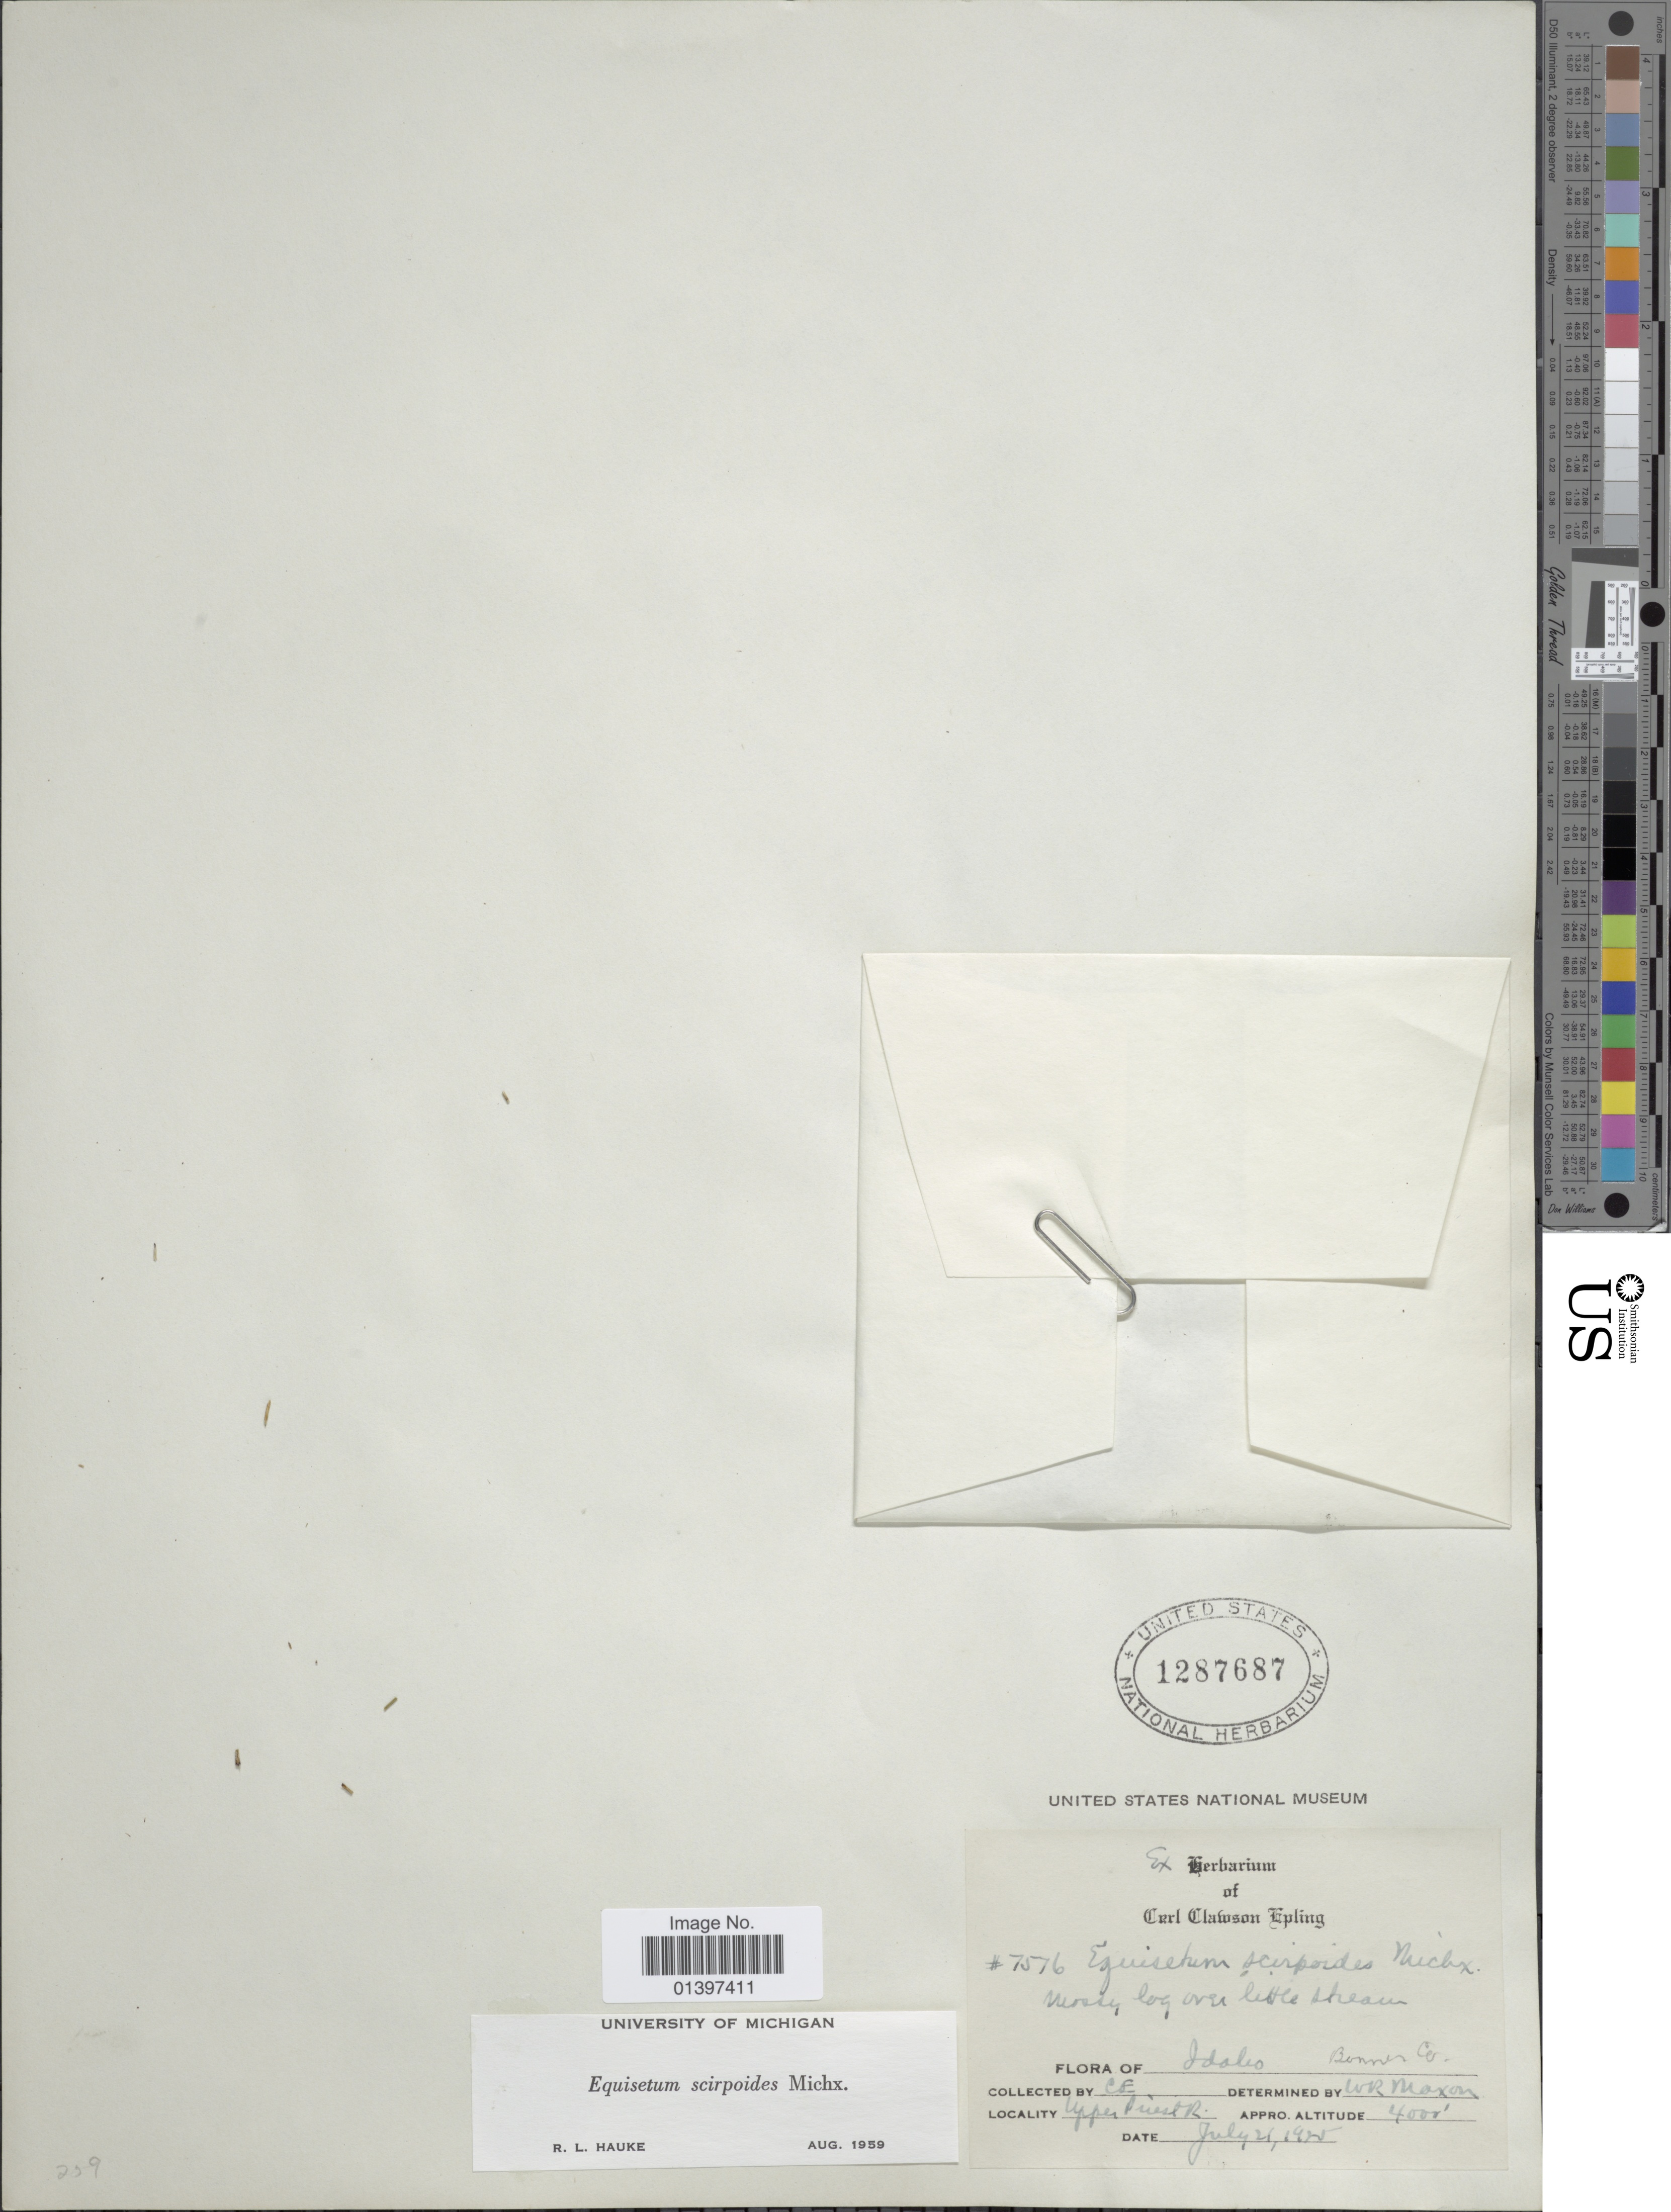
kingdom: Plantae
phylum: Tracheophyta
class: Polypodiopsida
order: Equisetales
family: Equisetaceae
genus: Equisetum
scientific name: Equisetum scirpoides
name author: Michx.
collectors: C. C. Epling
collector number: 7576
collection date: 1975-07-21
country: United States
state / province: Idaho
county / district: Bonner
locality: Bonner Co., Upper Priest R.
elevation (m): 1219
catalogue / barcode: US 1287687